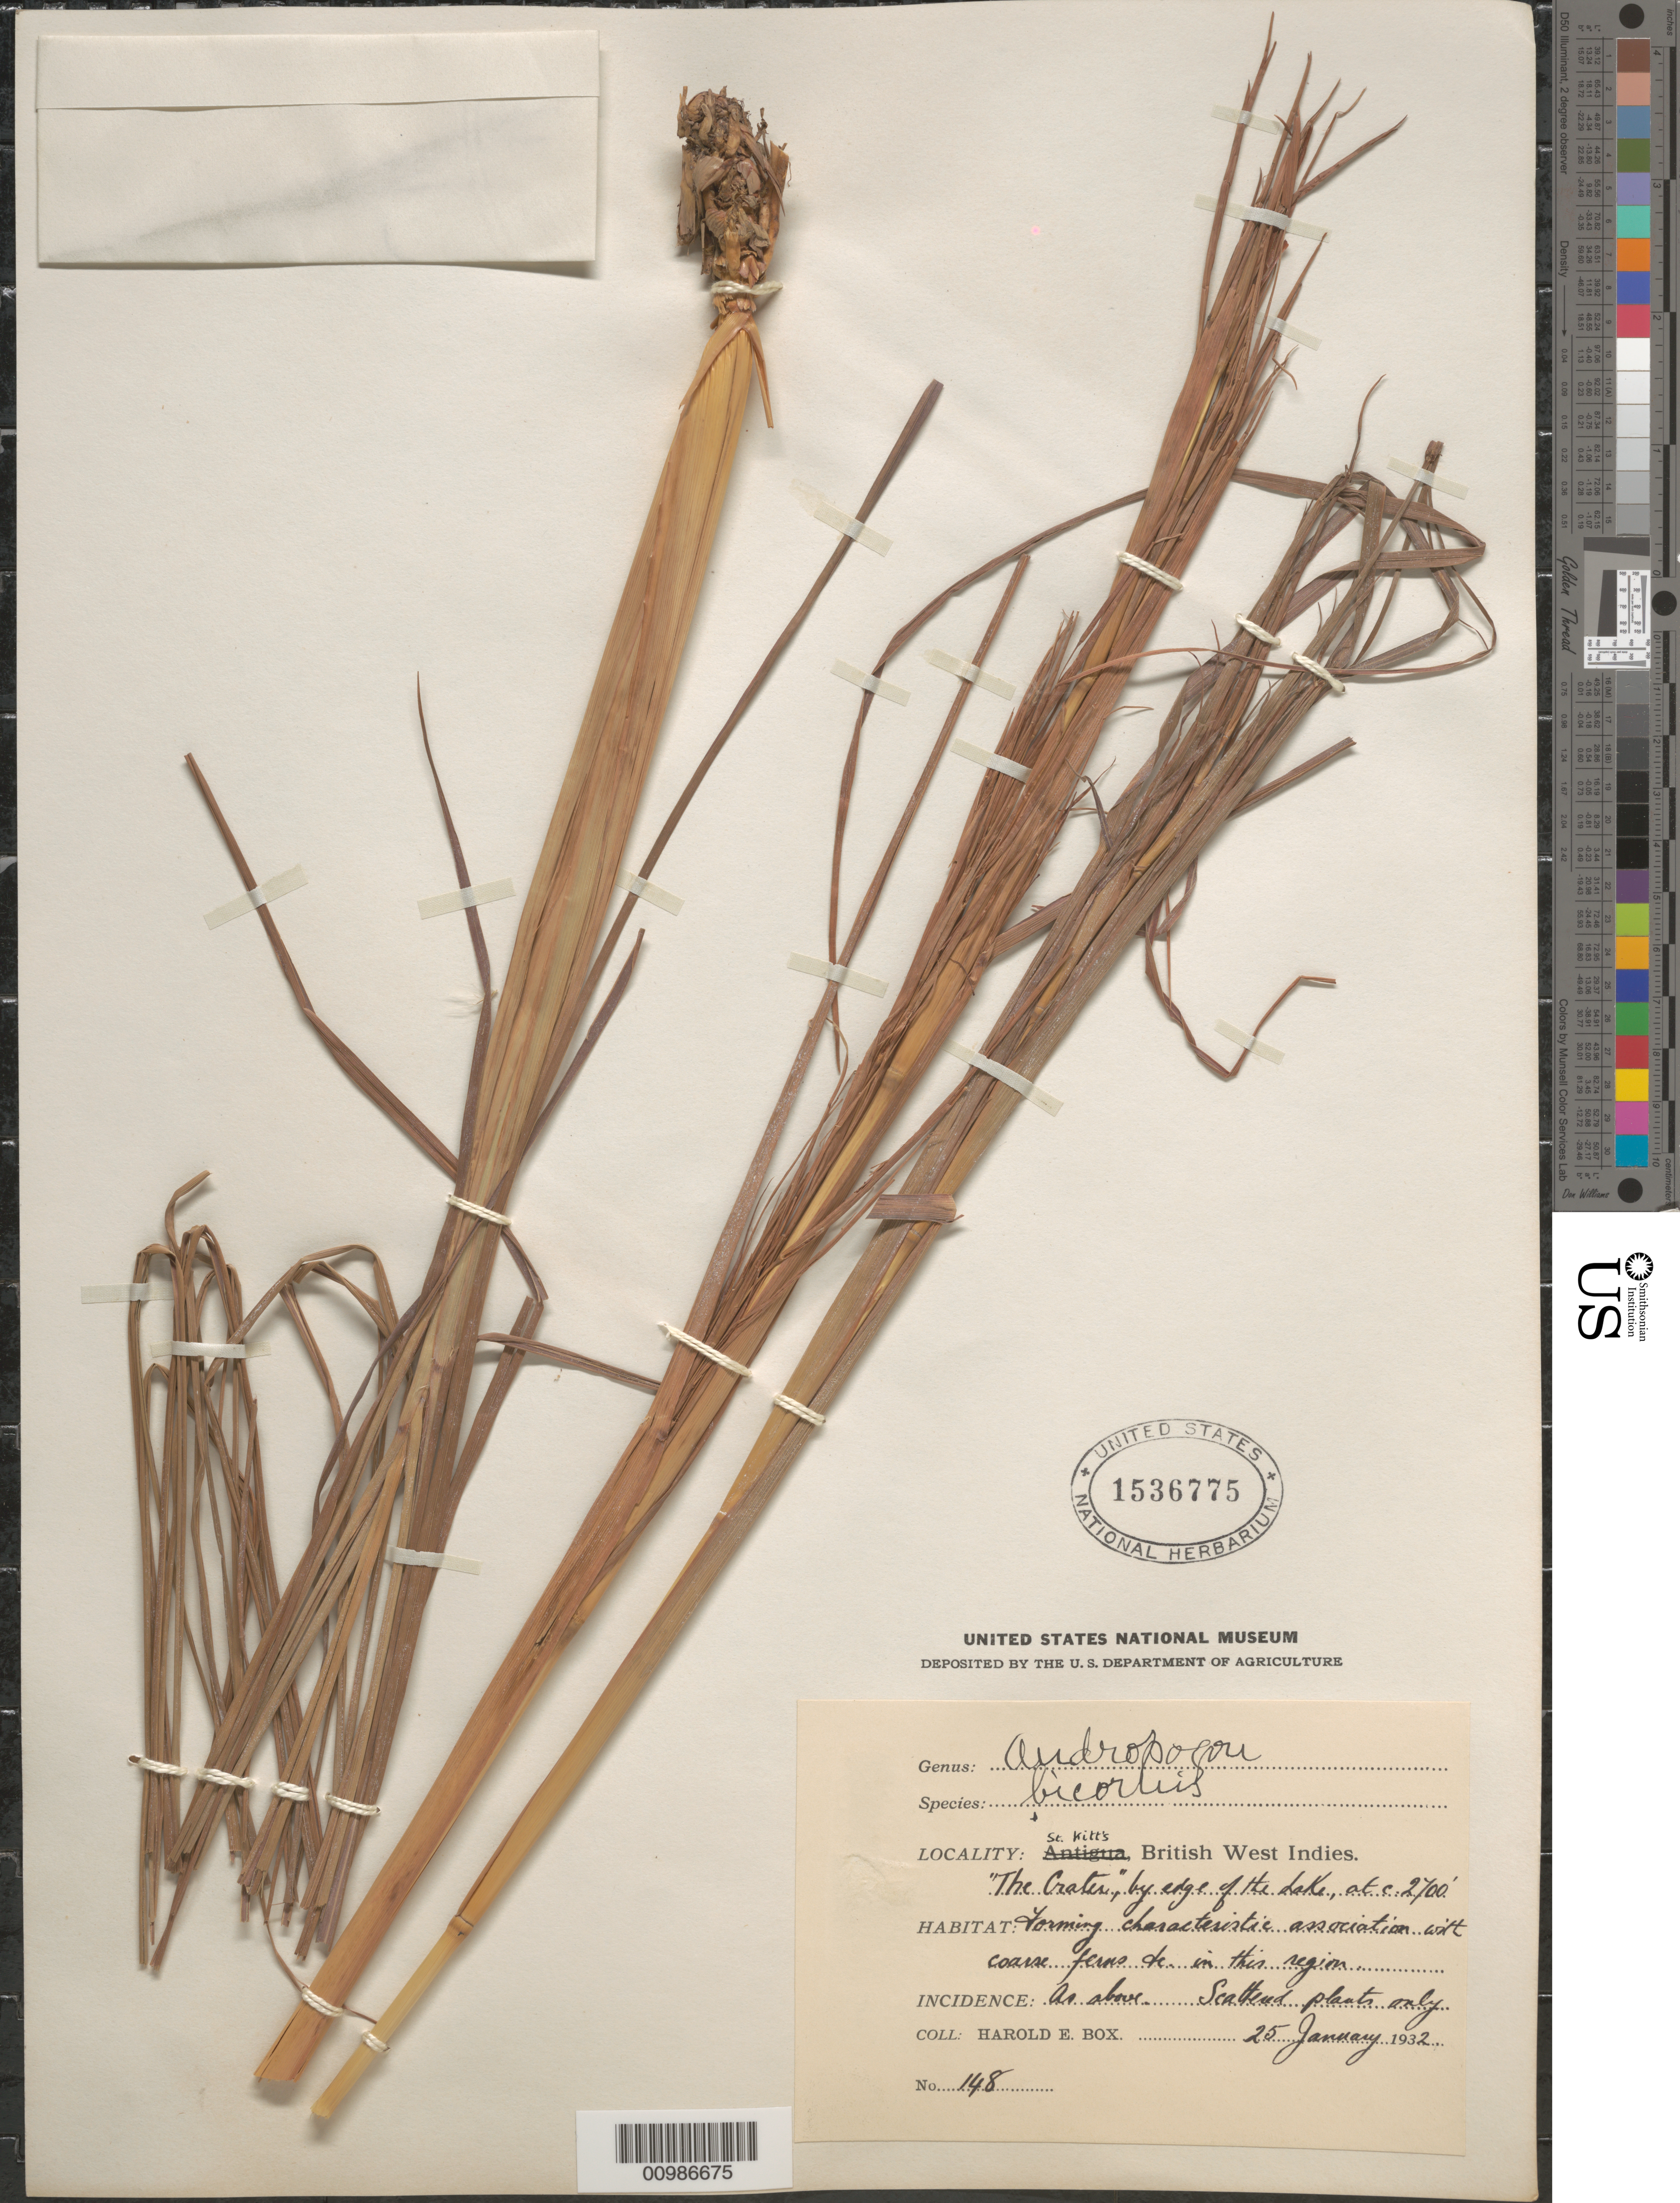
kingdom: Plantae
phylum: Tracheophyta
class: Liliopsida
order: Poales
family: Poaceae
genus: Andropogon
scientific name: Andropogon bicornis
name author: L.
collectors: H. E. Box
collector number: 148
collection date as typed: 25 Jan 1932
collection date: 1932-01-25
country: St. Christopher-Nevis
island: St. Christopher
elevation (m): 823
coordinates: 0 N, 0 E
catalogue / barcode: US 1536775